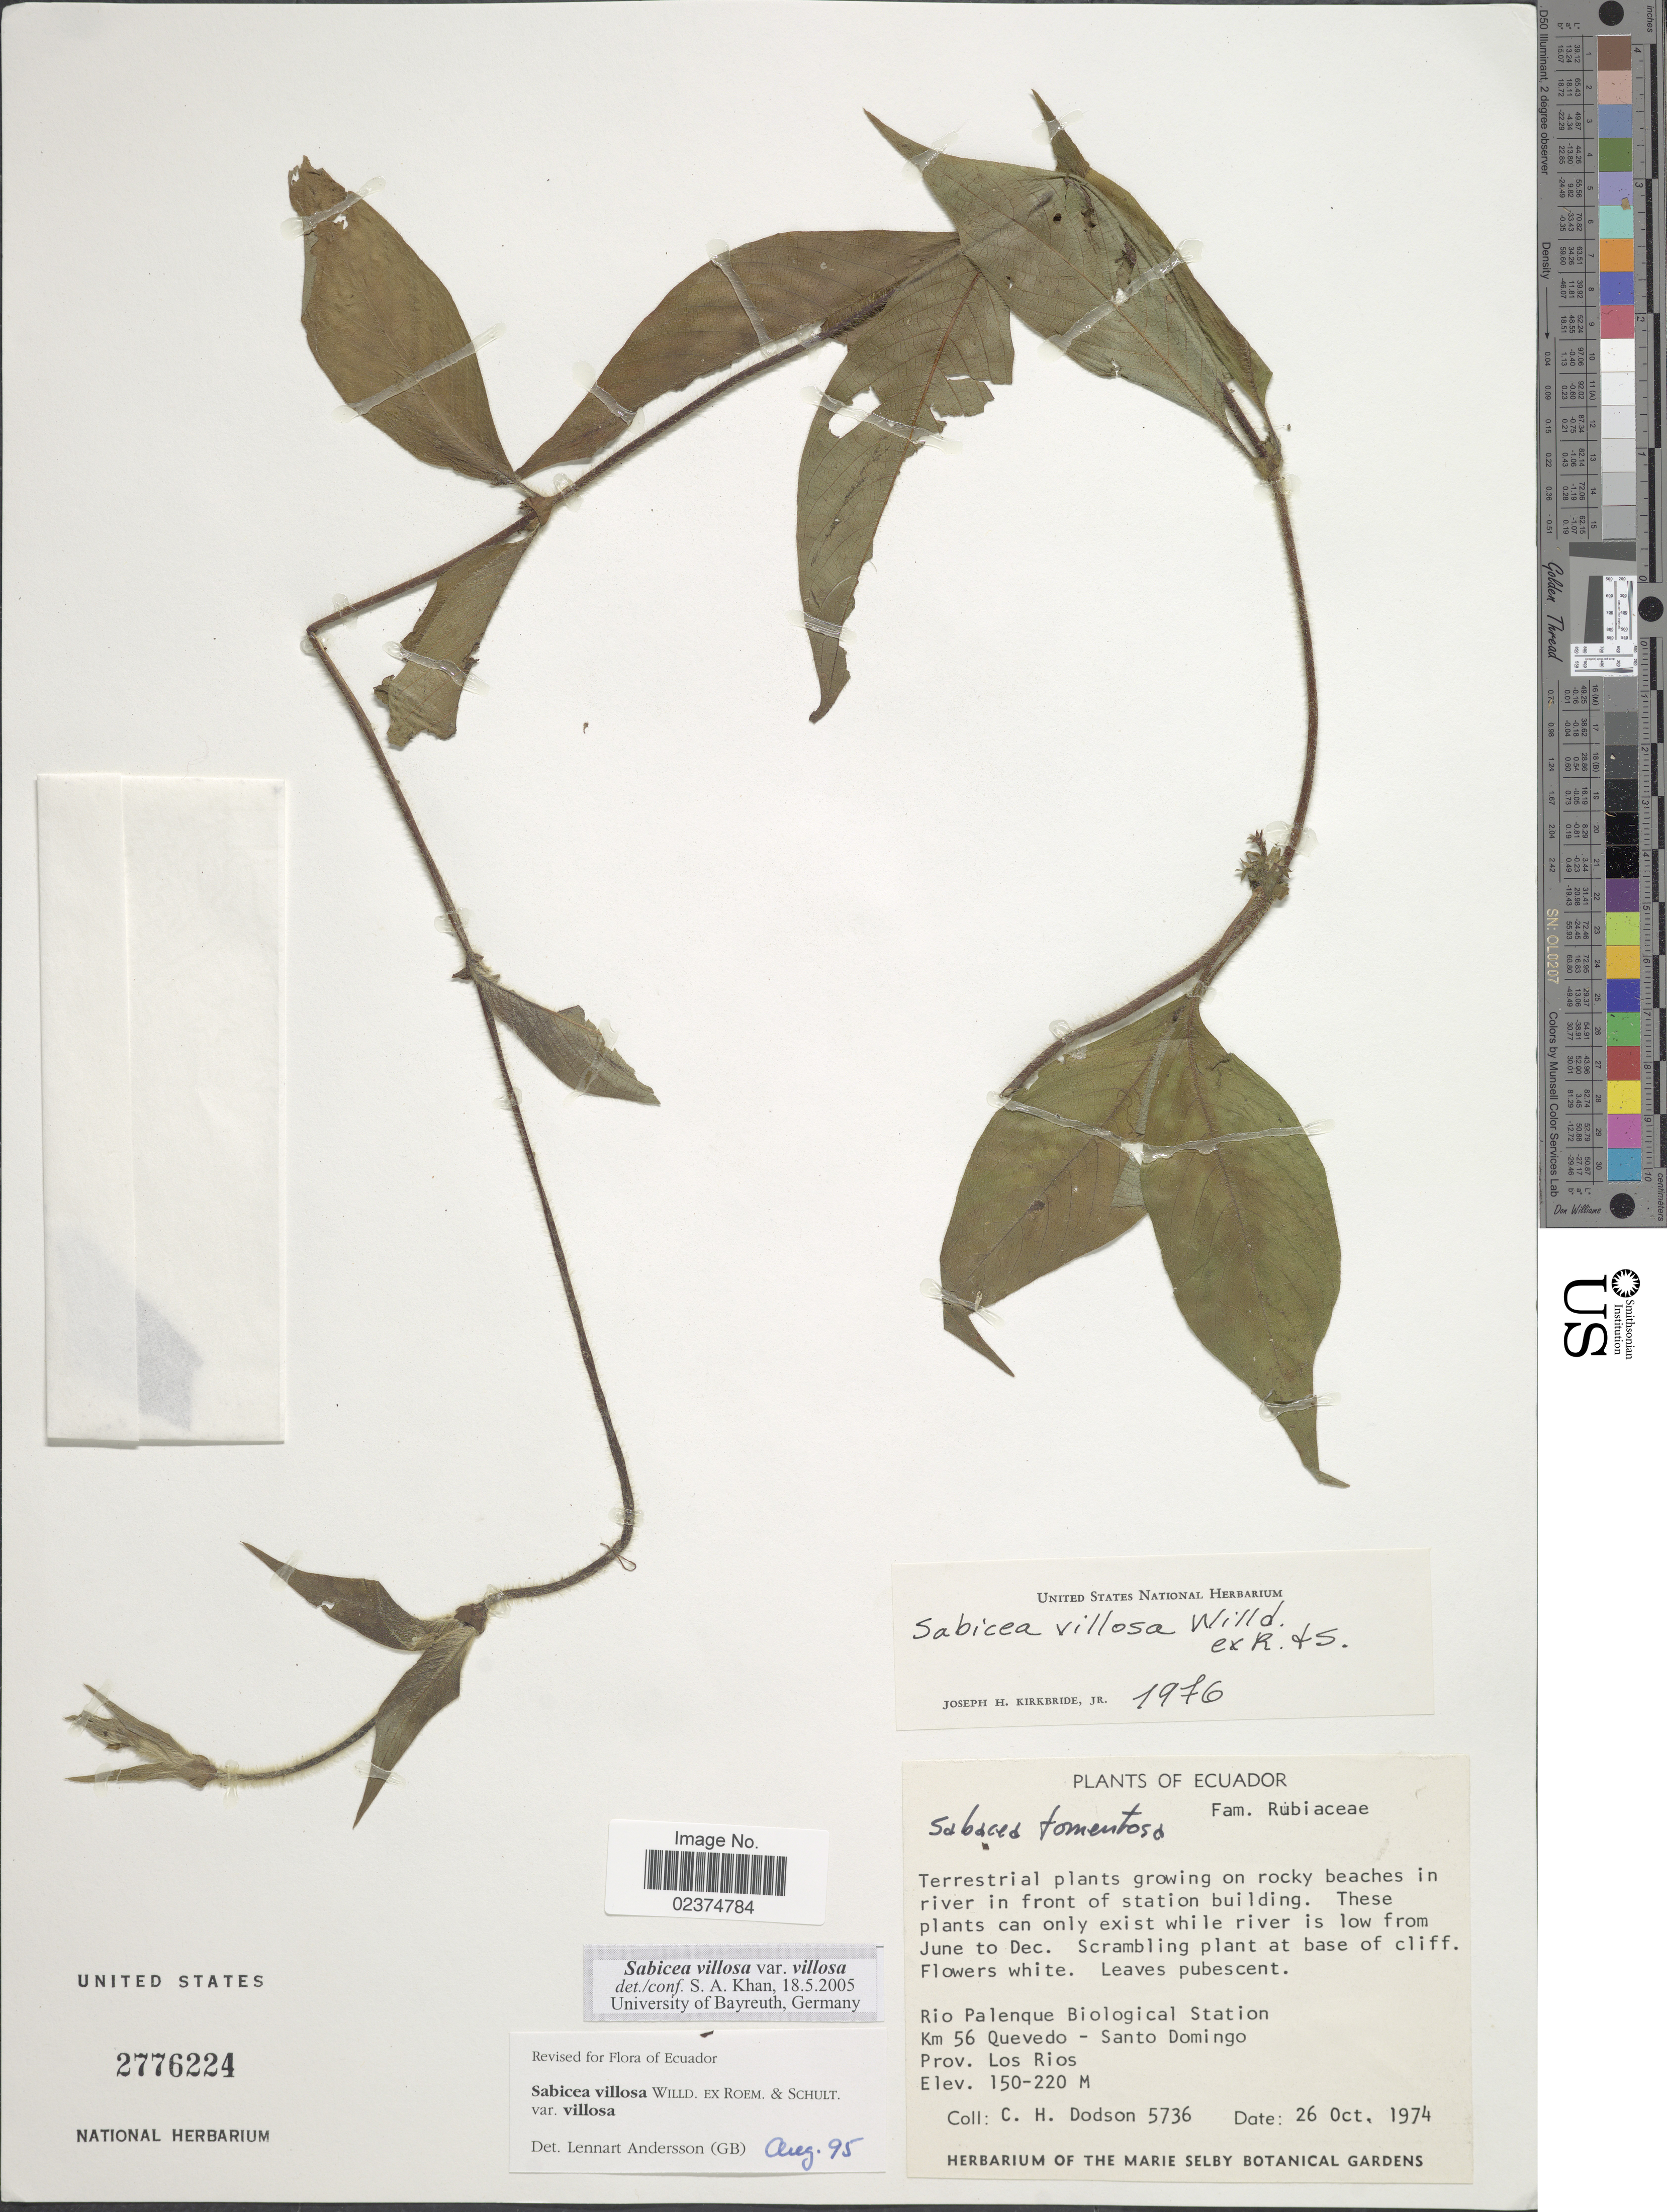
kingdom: Plantae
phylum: Tracheophyta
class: Magnoliopsida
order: Gentianales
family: Rubiaceae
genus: Sabicea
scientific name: Sabicea villosa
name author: Willd. ex Roem. & Schult.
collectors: C. H. Dodson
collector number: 5736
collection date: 1974-10-26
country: Ecuador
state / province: Los Ríos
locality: Rio Palenque Biological Station. Km 56 Quevedo - Santo Domingo. Prov. Los Rios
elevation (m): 150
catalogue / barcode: US 2776224